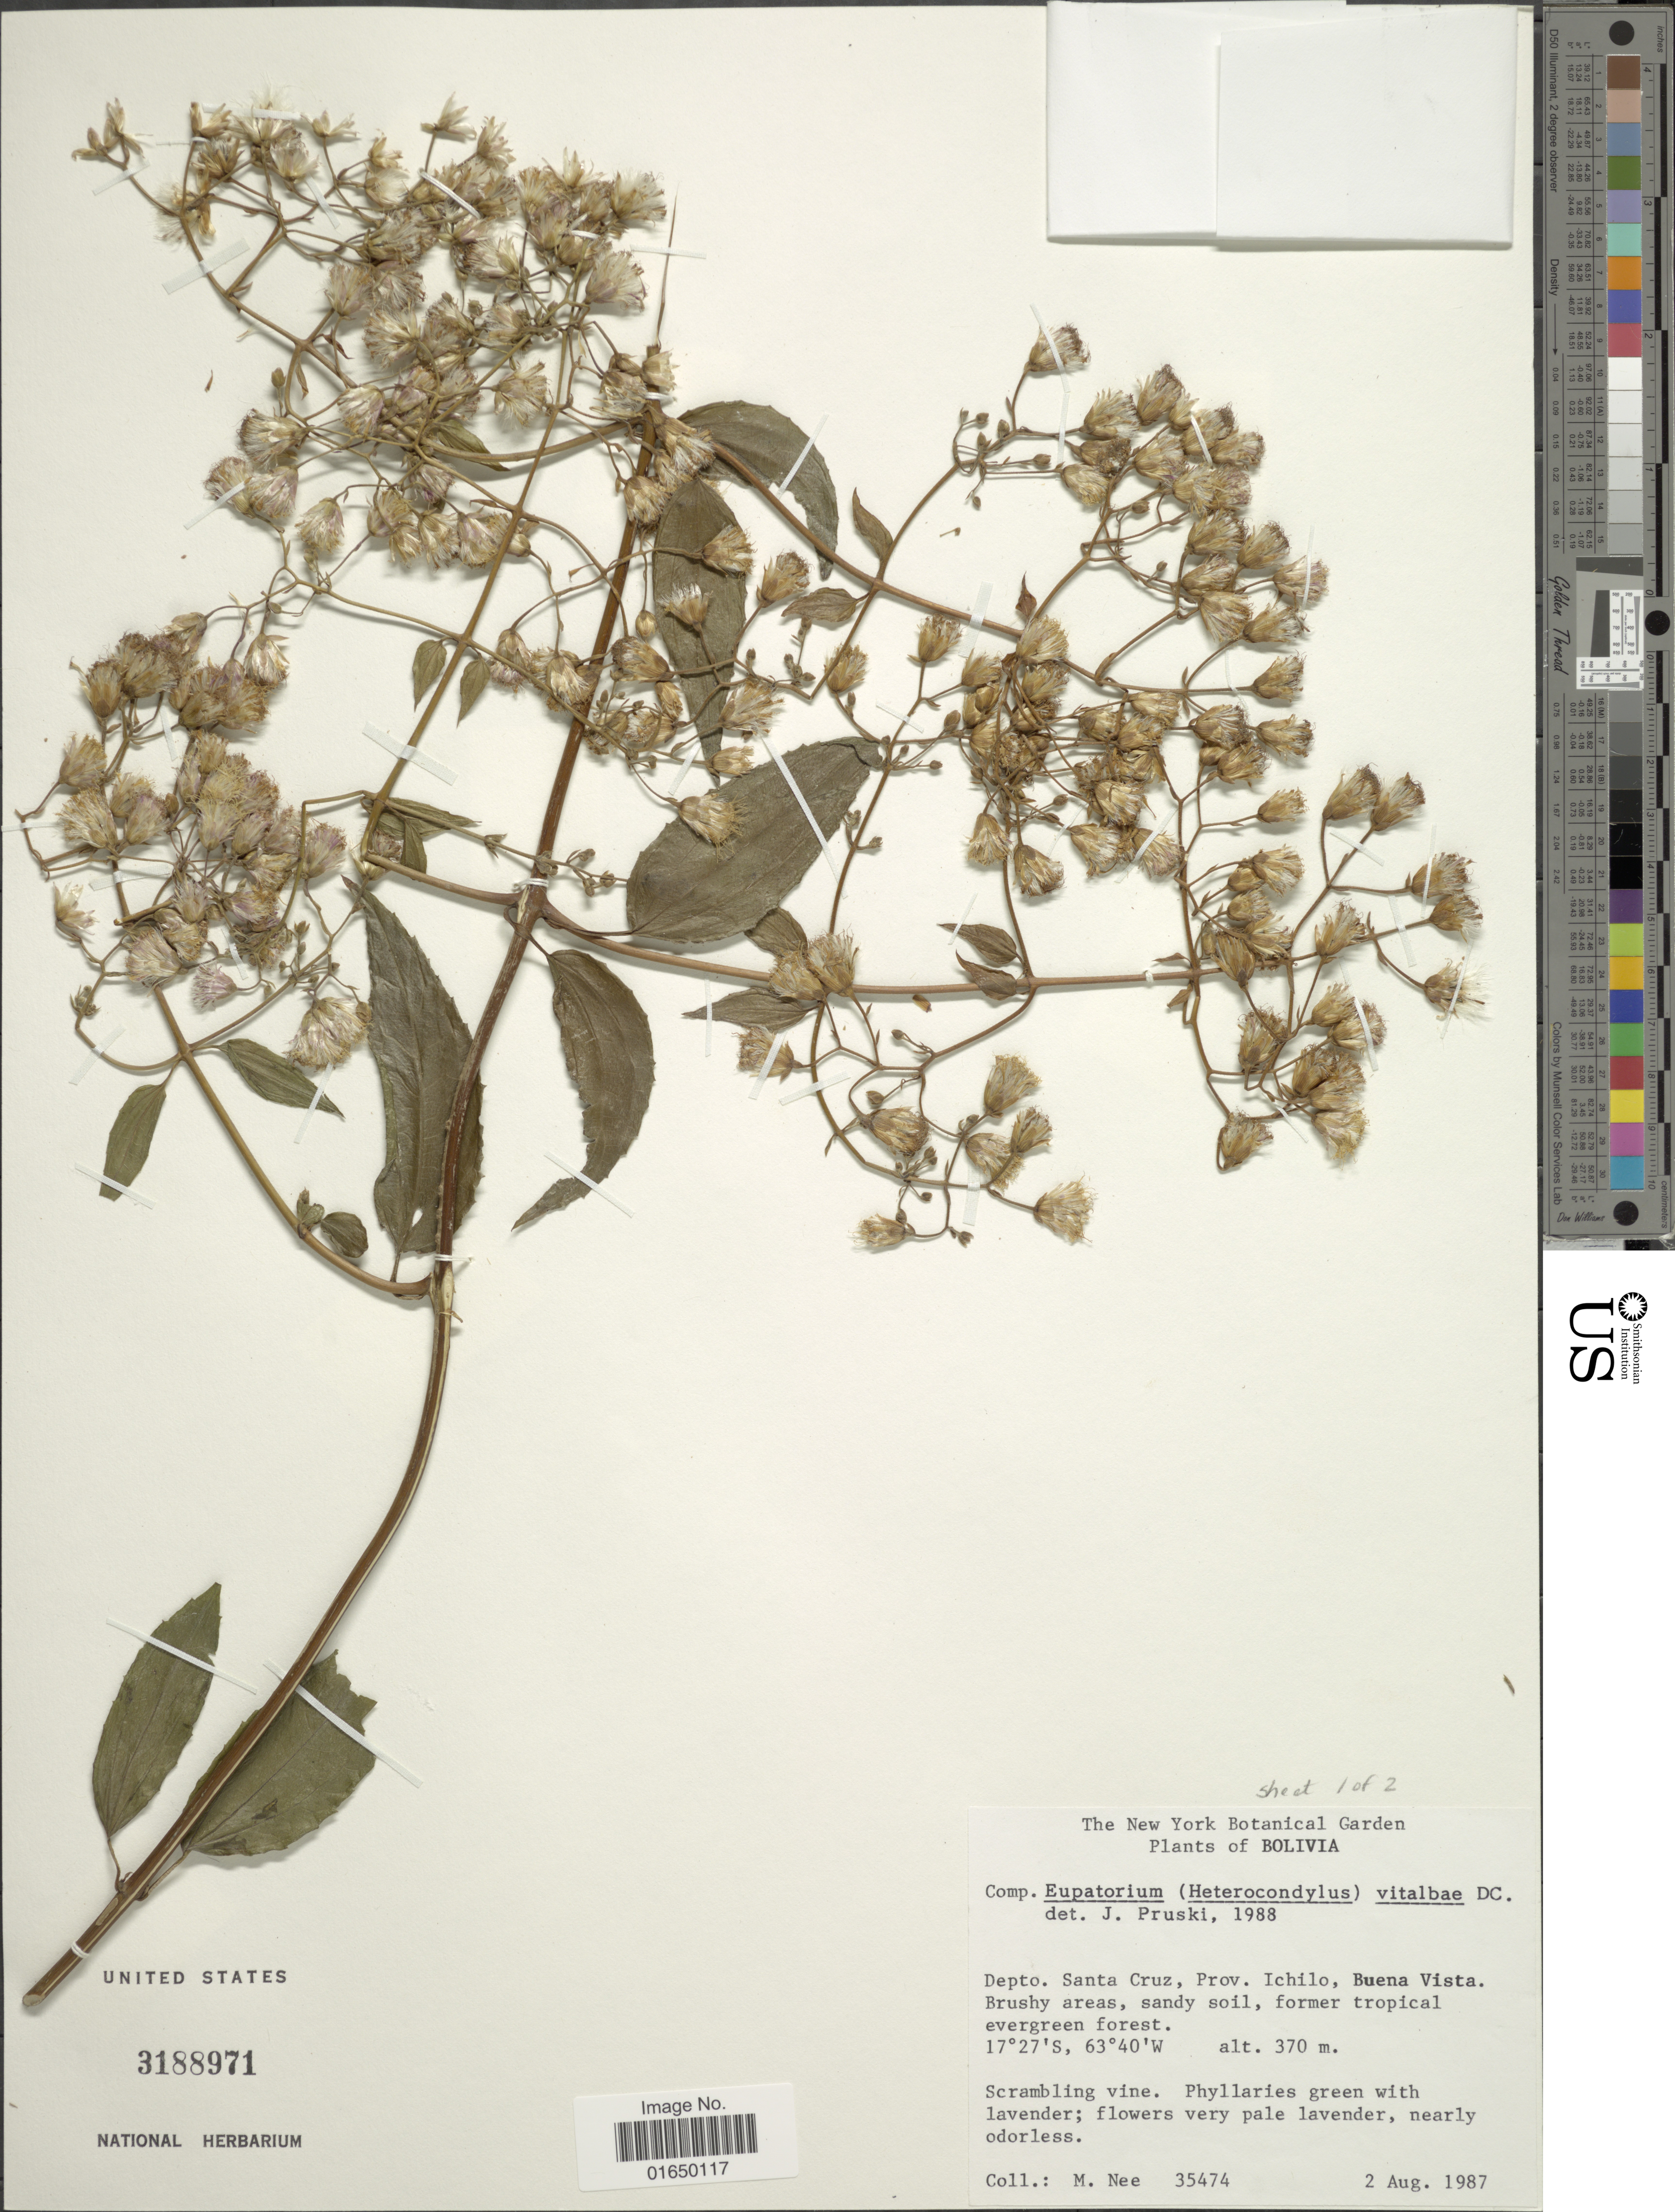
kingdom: Plantae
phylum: Tracheophyta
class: Magnoliopsida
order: Asterales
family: Asteraceae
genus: Heterocondylus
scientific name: Heterocondylus vitalbae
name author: (DC.) R.M. King & H. Rob.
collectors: M. Nee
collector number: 35474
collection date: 1987-08-02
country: Bolivia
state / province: Santa Cruz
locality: Depto. Santa Cruz, Prov. Ichilo, Buena Vista. Brushy areas, sandy soil, former tropical evergreen forest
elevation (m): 370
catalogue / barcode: US 3188971